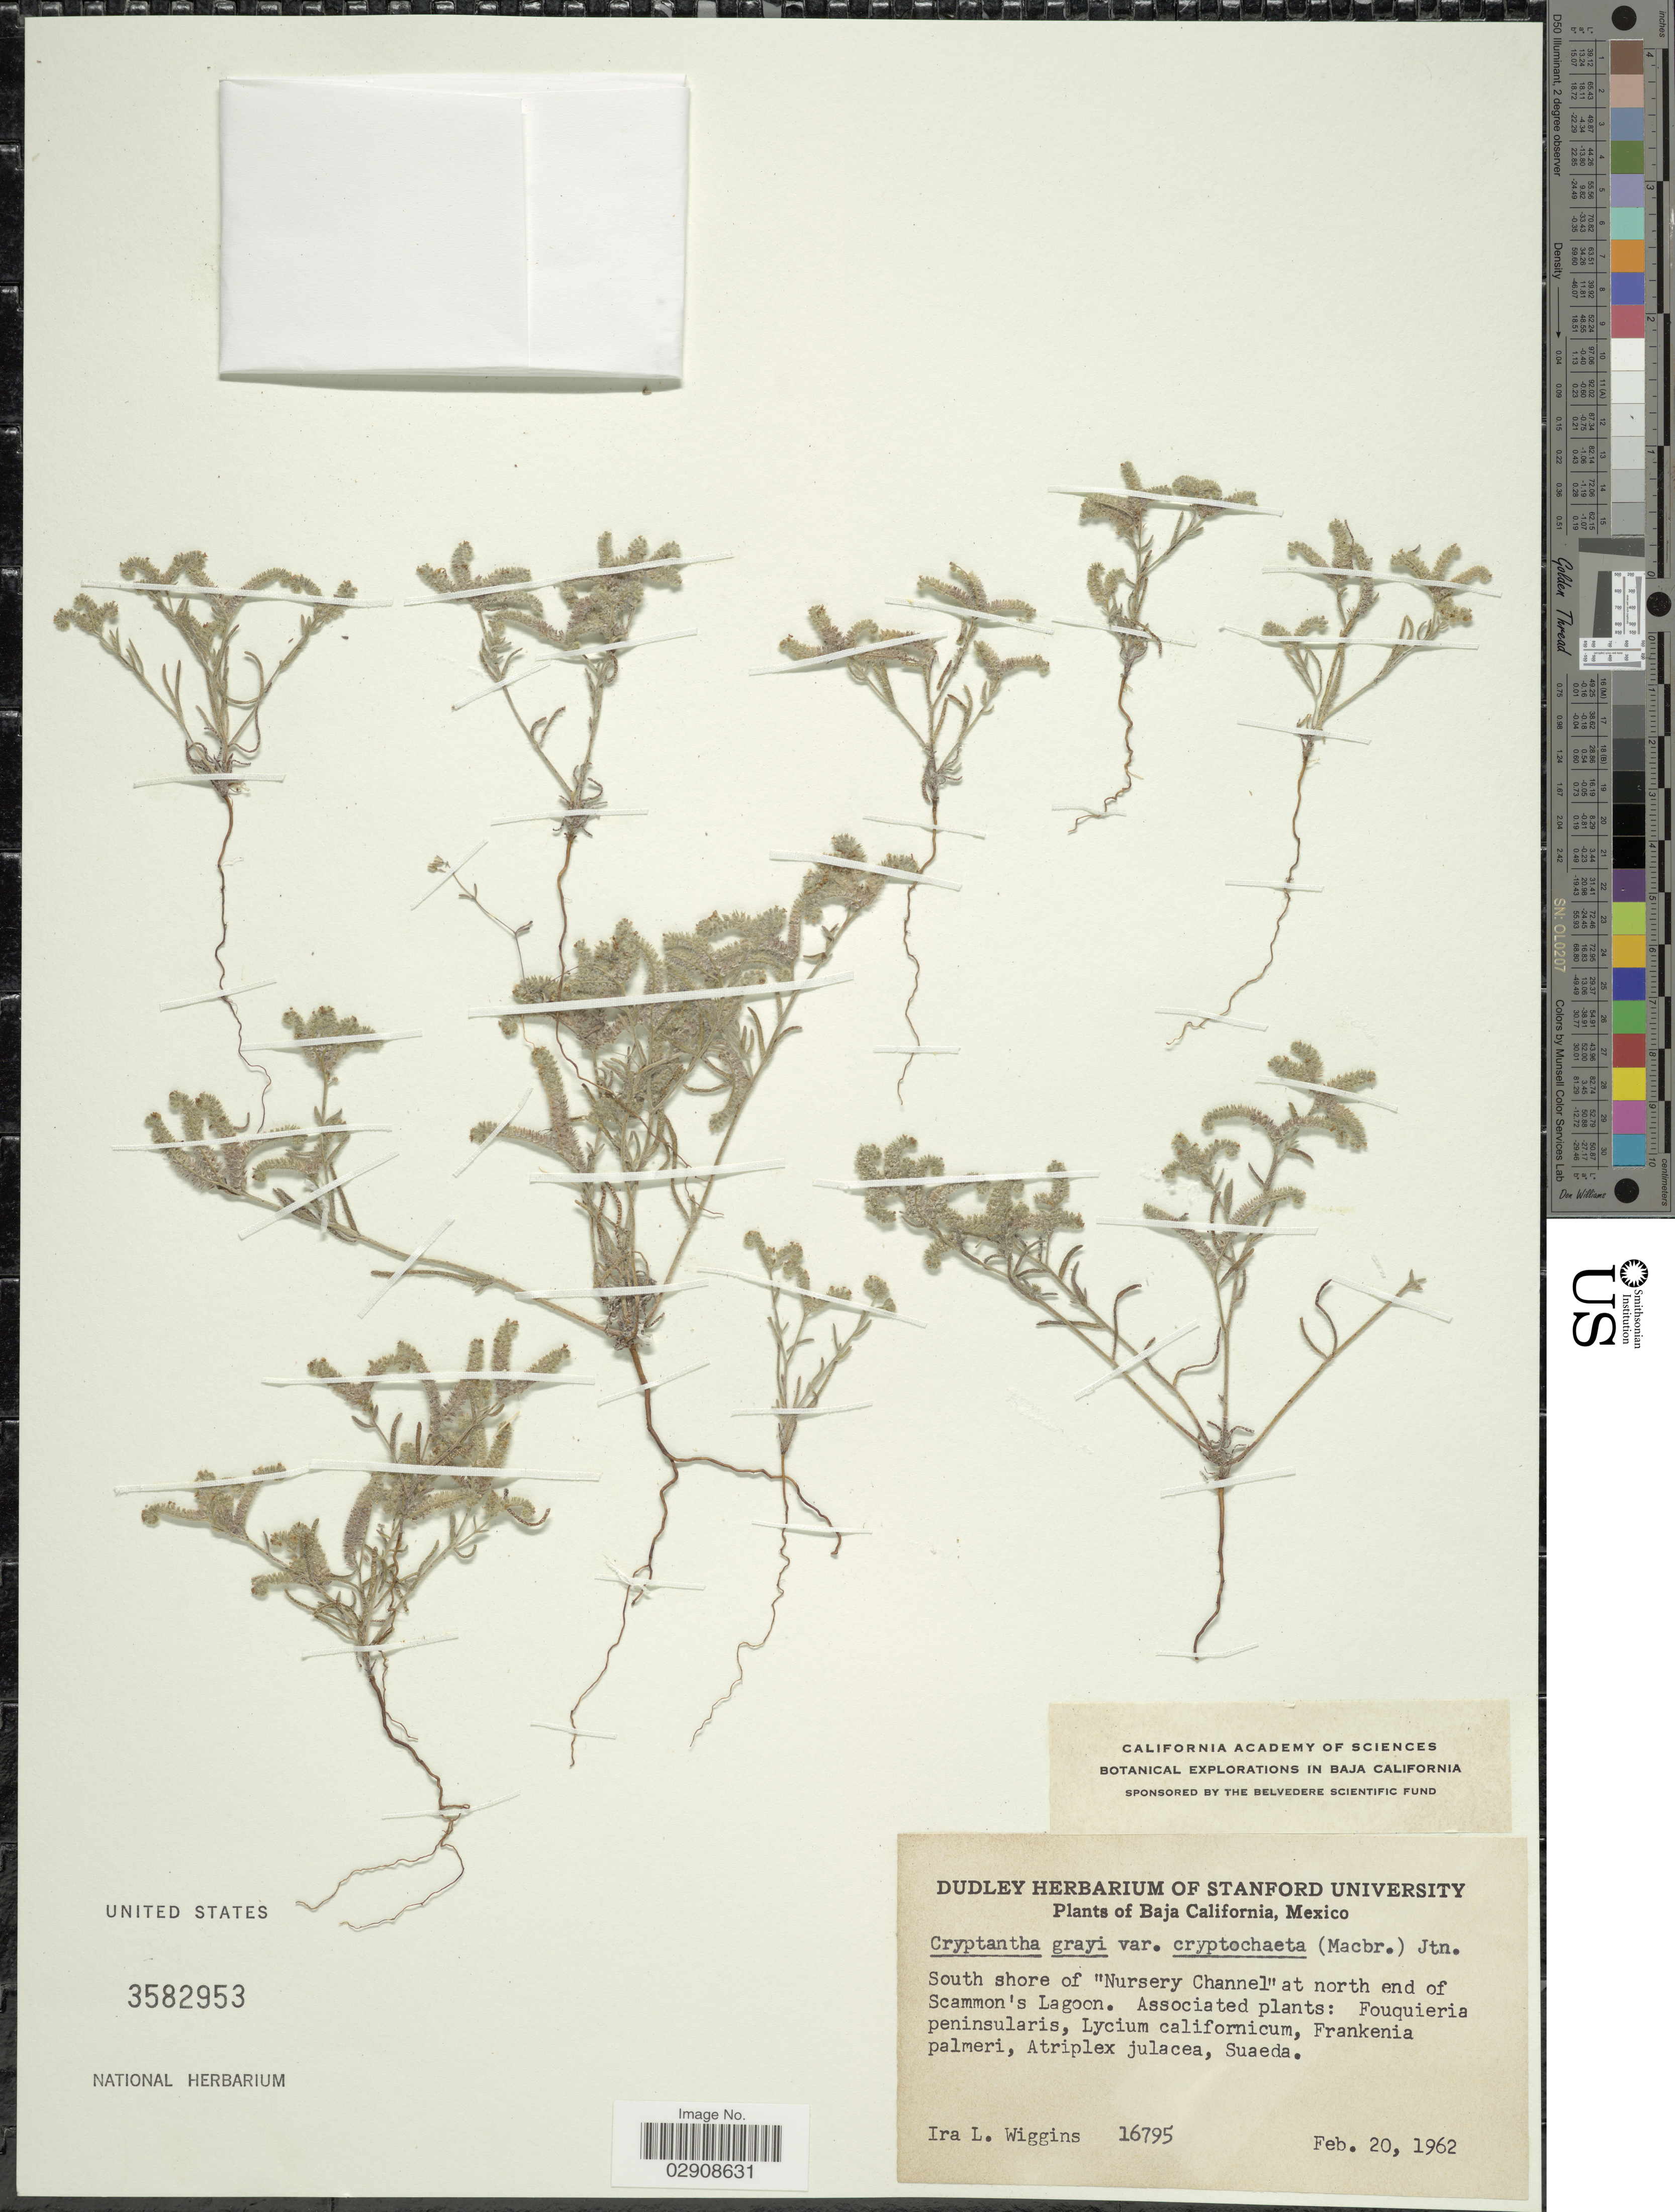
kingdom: Plantae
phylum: Tracheophyta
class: Magnoliopsida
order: Boraginales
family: Boraginaceae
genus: Cryptantha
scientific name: Cryptantha grayi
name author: (Vasey &) J.F. Macbr.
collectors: I. L. Wiggins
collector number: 16795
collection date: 1962-02-20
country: Mexico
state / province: Baja California Norte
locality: South shore of "Nursery Channel" at north end of Scammon's Lagoon.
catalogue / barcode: US 3582953